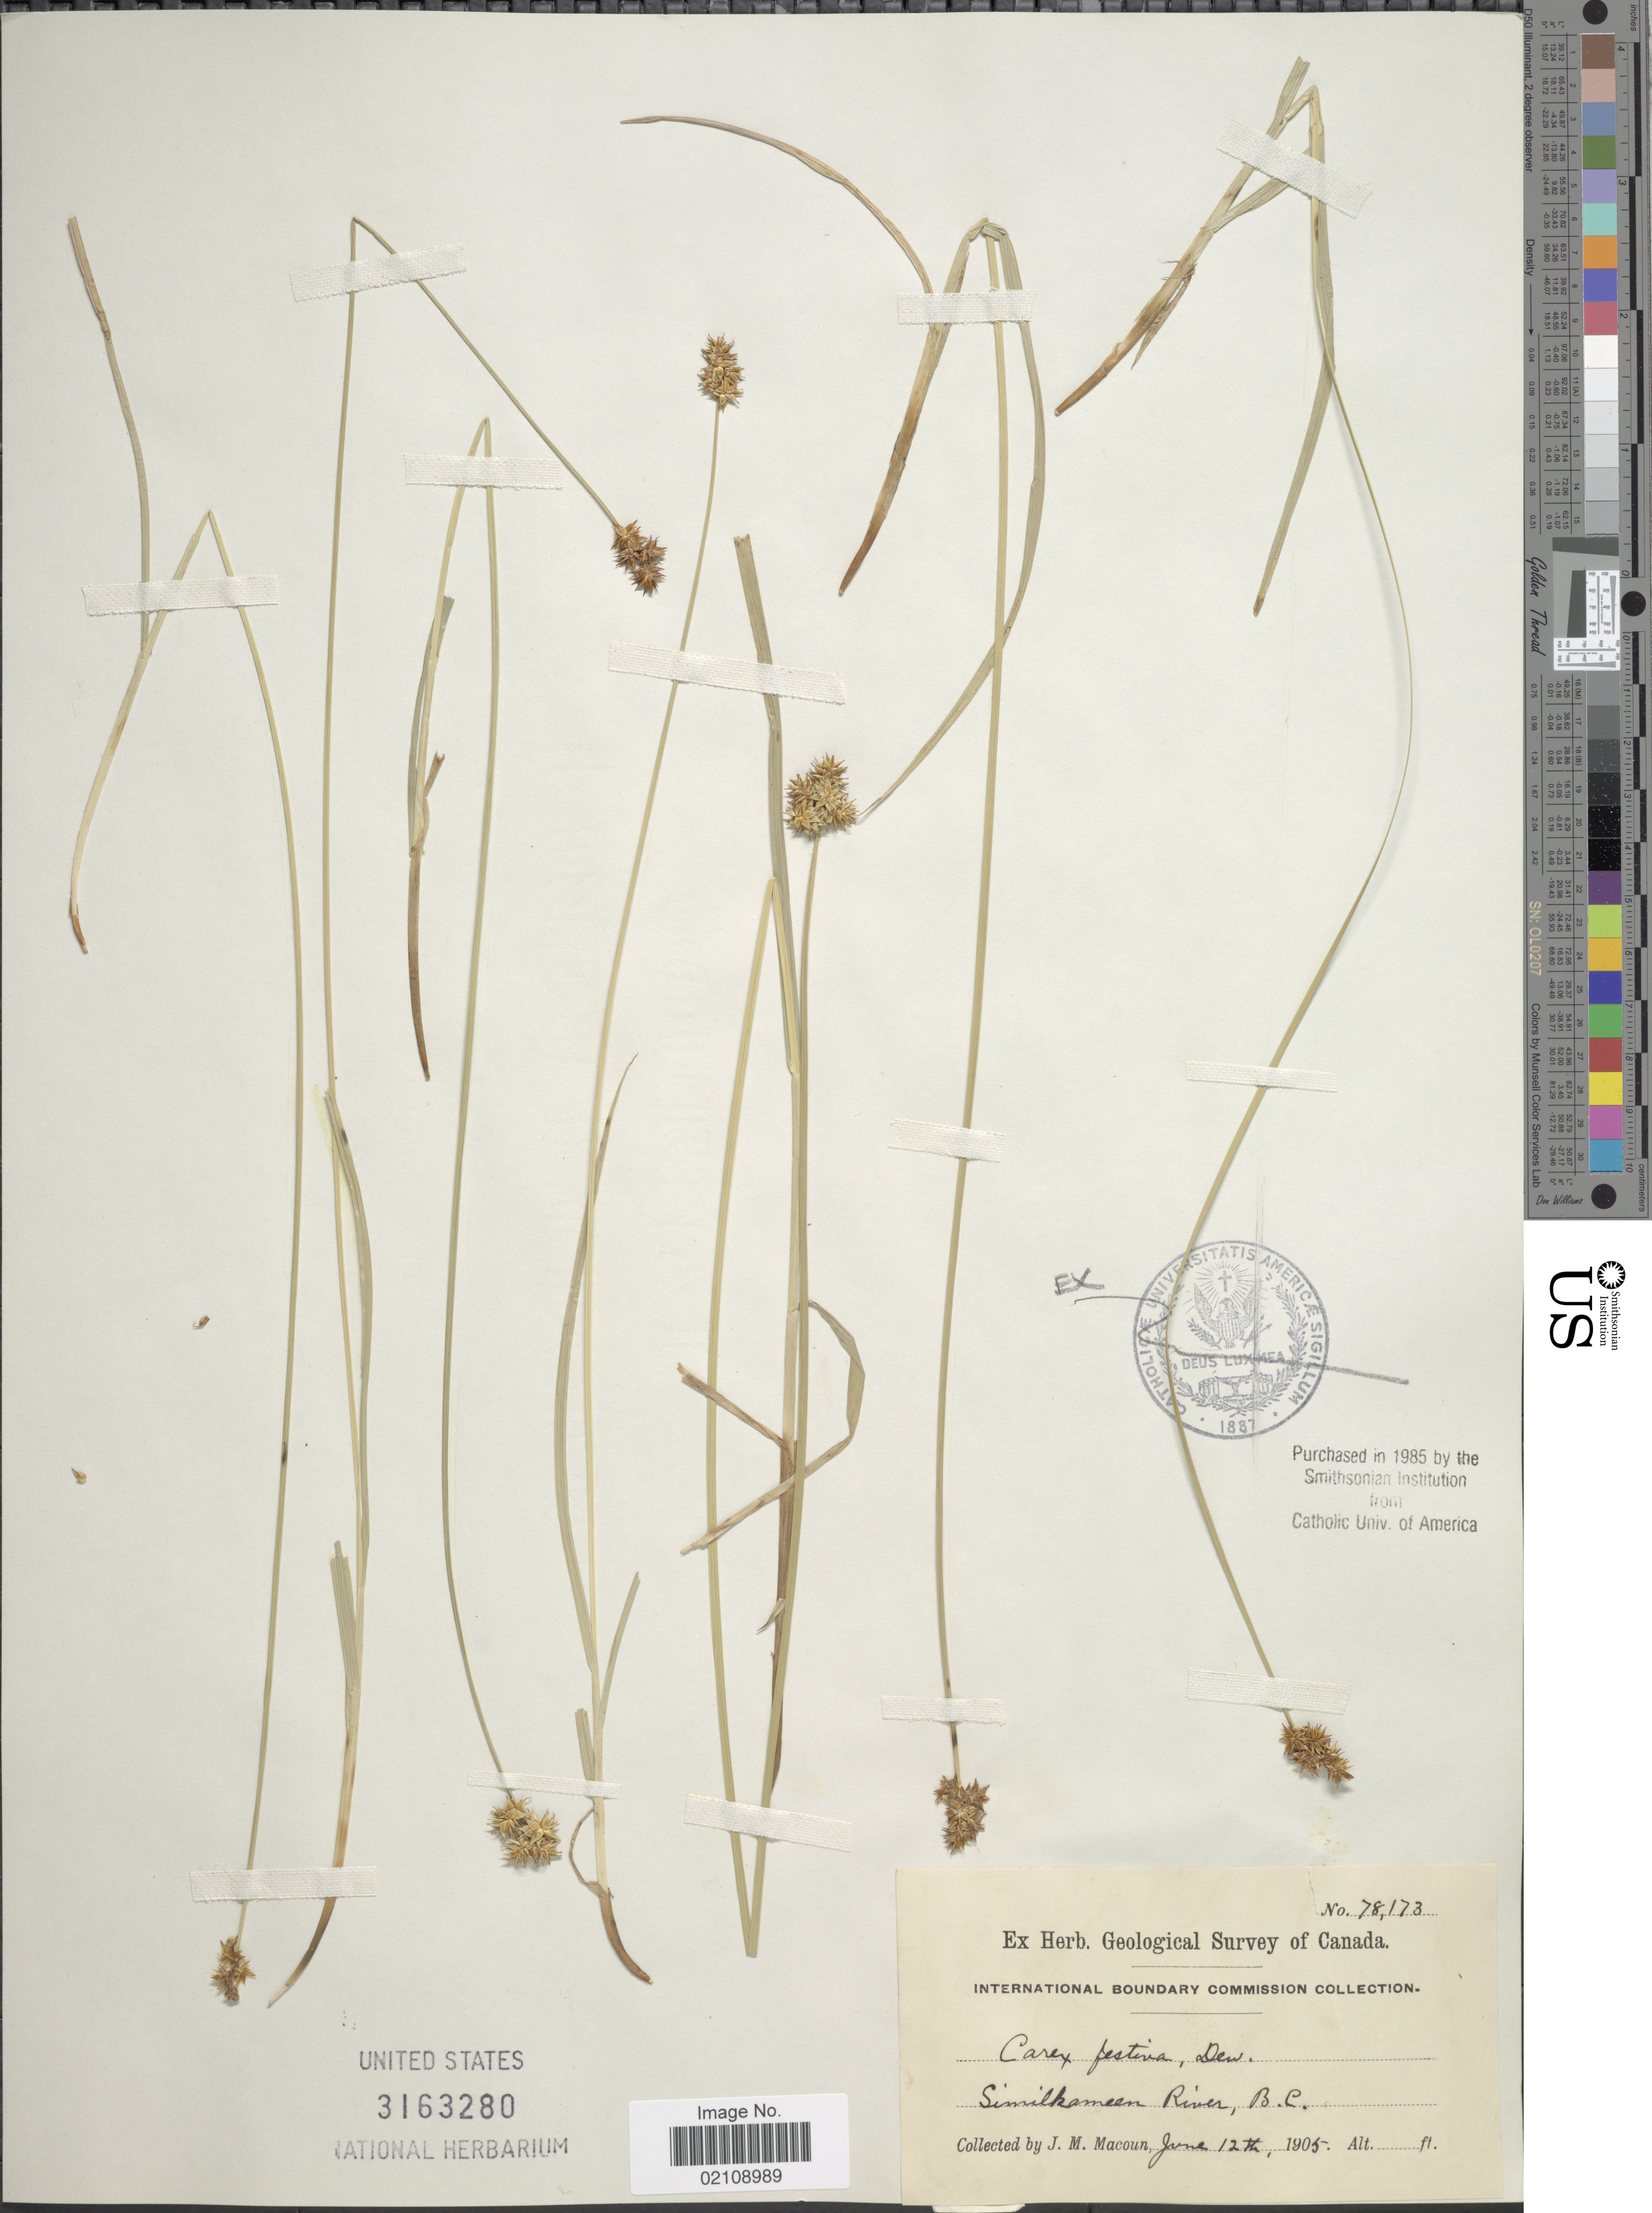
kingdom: Plantae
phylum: Tracheophyta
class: Liliopsida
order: Poales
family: Cyperaceae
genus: Carex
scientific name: Carex pachystachya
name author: Cham. ex Steud.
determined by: Strong, Mark T., (BOT), Smithsonian Institution - National Museum of Natural History (UNITED STATES)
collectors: J. M. Macoun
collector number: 78173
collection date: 1905-06-12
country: Canada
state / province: British Columbia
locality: Similkameen River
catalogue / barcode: US 3163280